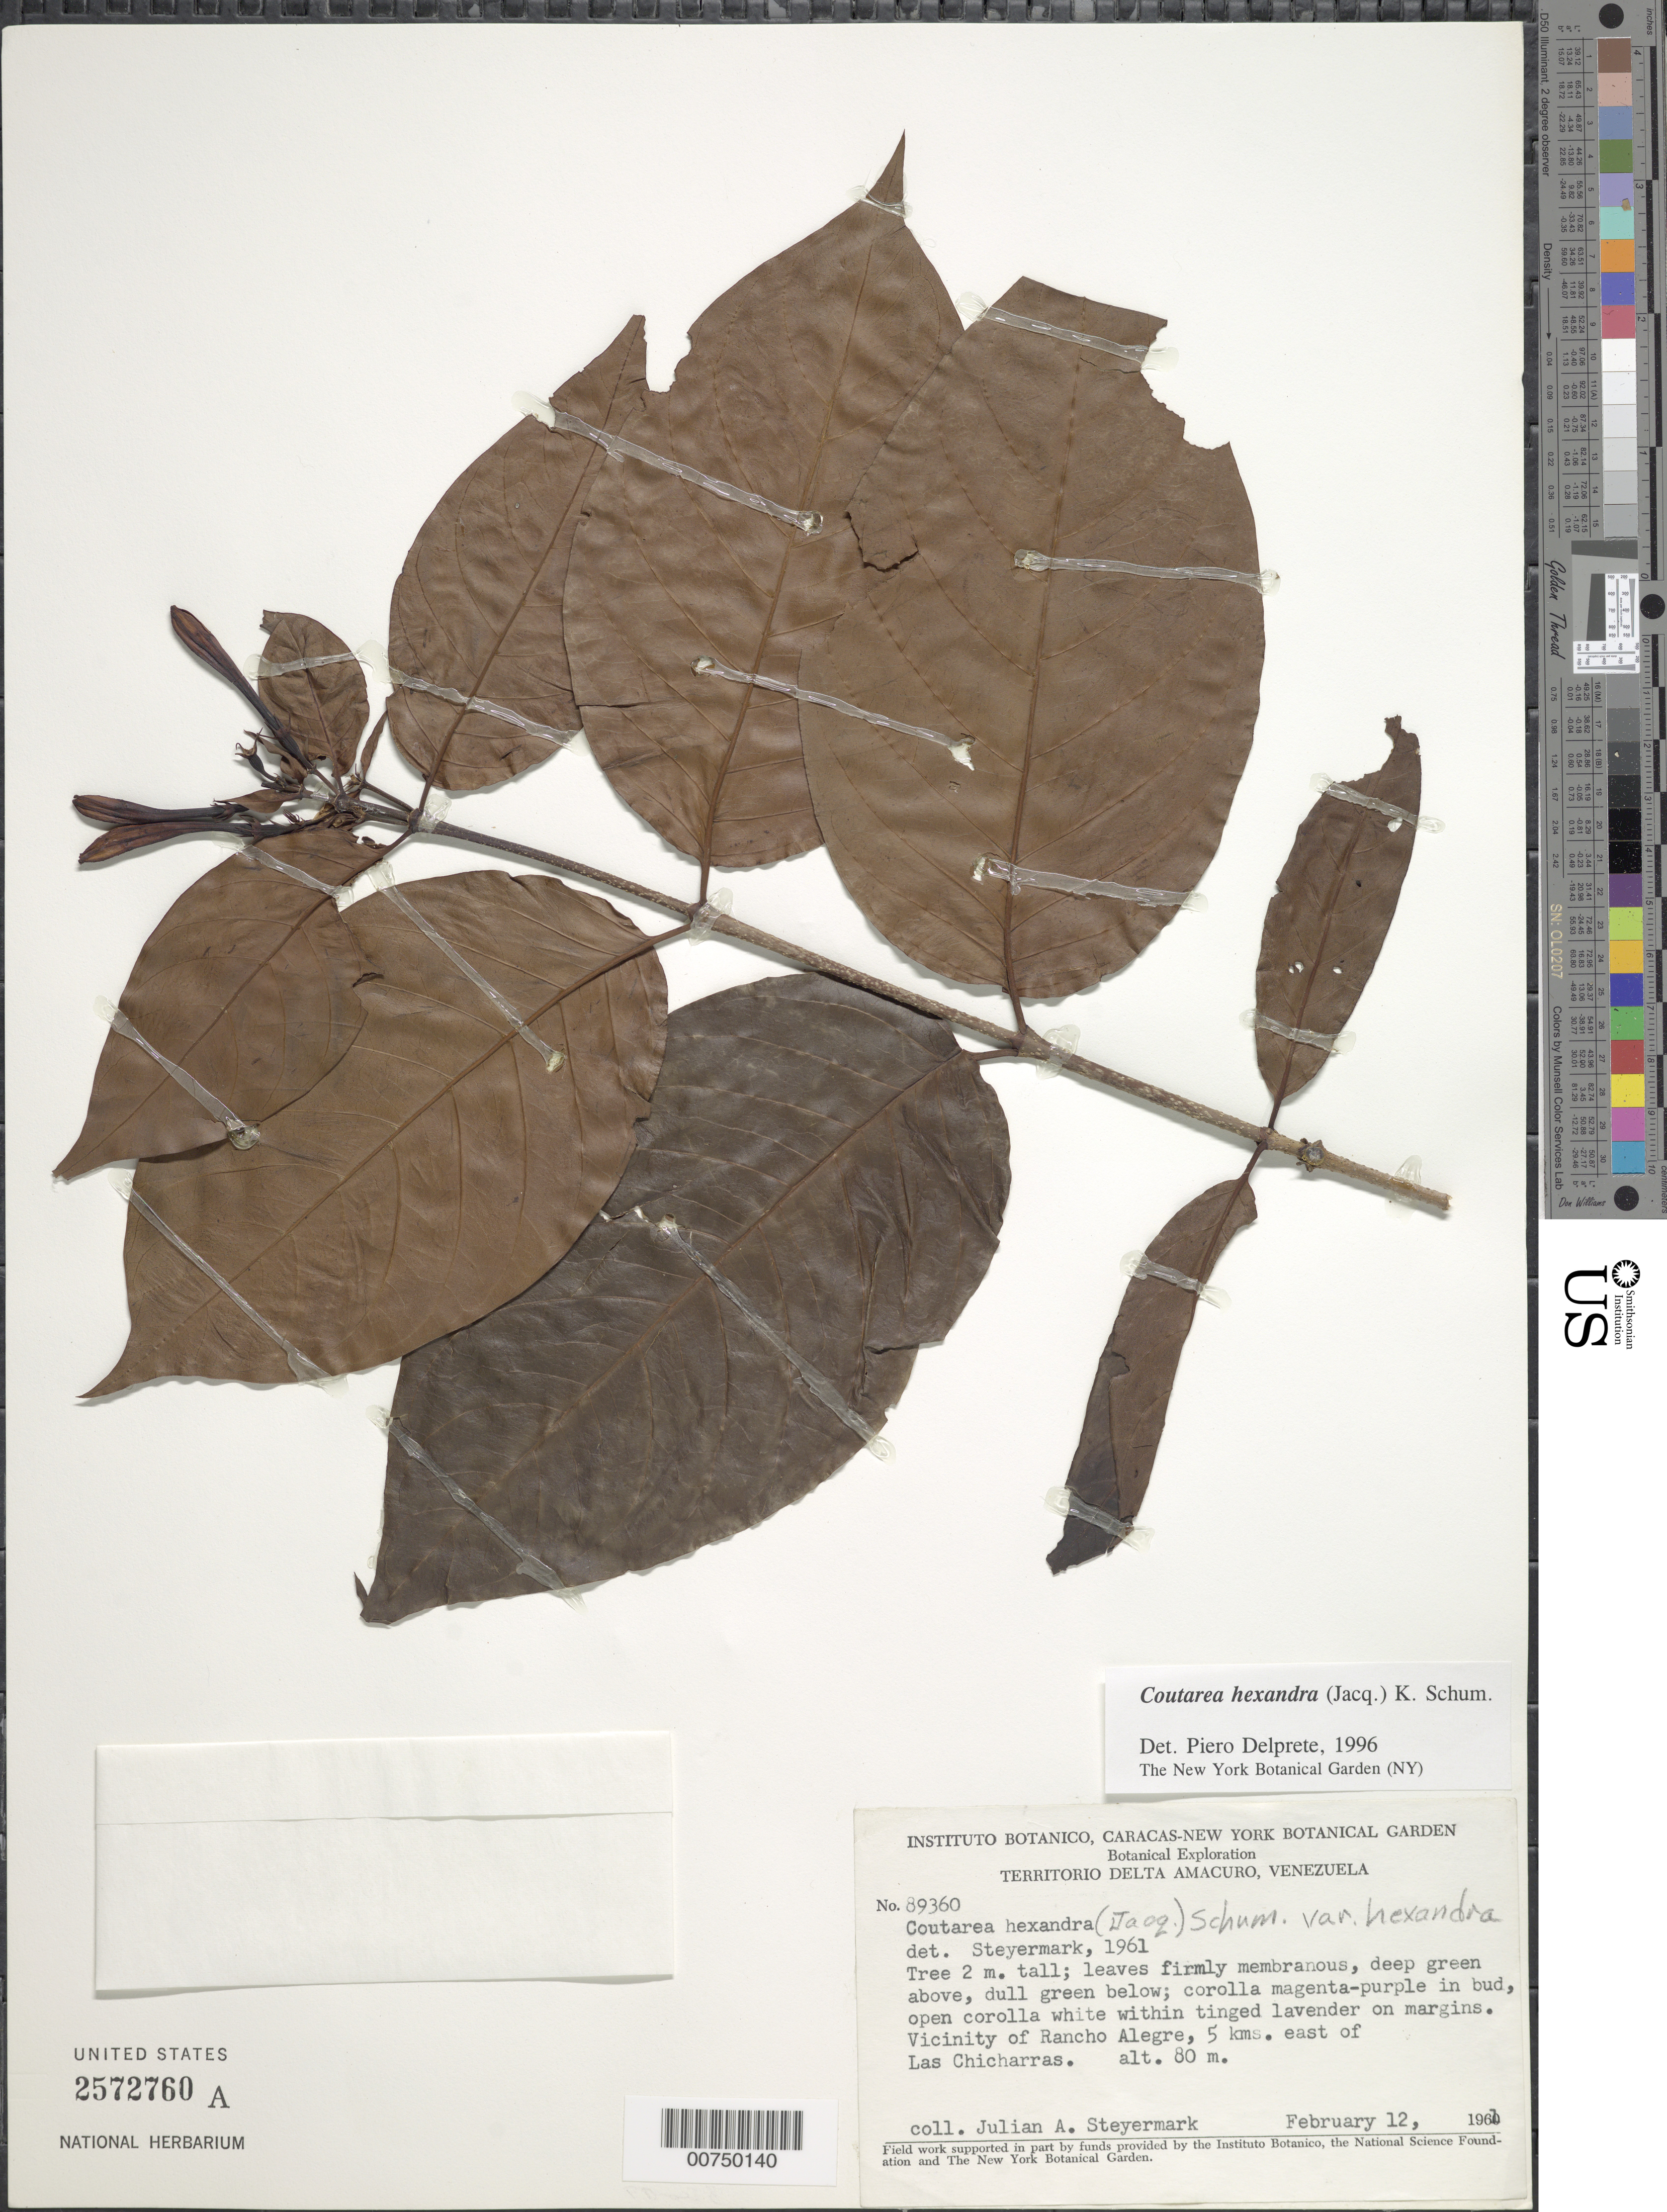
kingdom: Plantae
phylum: Tracheophyta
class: Magnoliopsida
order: Gentianales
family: Rubiaceae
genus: Coutarea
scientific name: Coutarea hexandra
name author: (Jacq.) K. Schum.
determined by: Delprete, P. G., Herb. de Guyane Cay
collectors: J. Steyermark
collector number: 89360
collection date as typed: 12-Feb-61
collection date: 1961-02-12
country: Venezuela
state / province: Bolívar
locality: Altiplanicie de Nuria, betw. Rancho Alegre and base of Altiplanicie, on trail to Quebrada Cabeza Burro, 5 km E of Las Chicharras, 47 km N of Tumeremo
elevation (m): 80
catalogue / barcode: US 2572760A